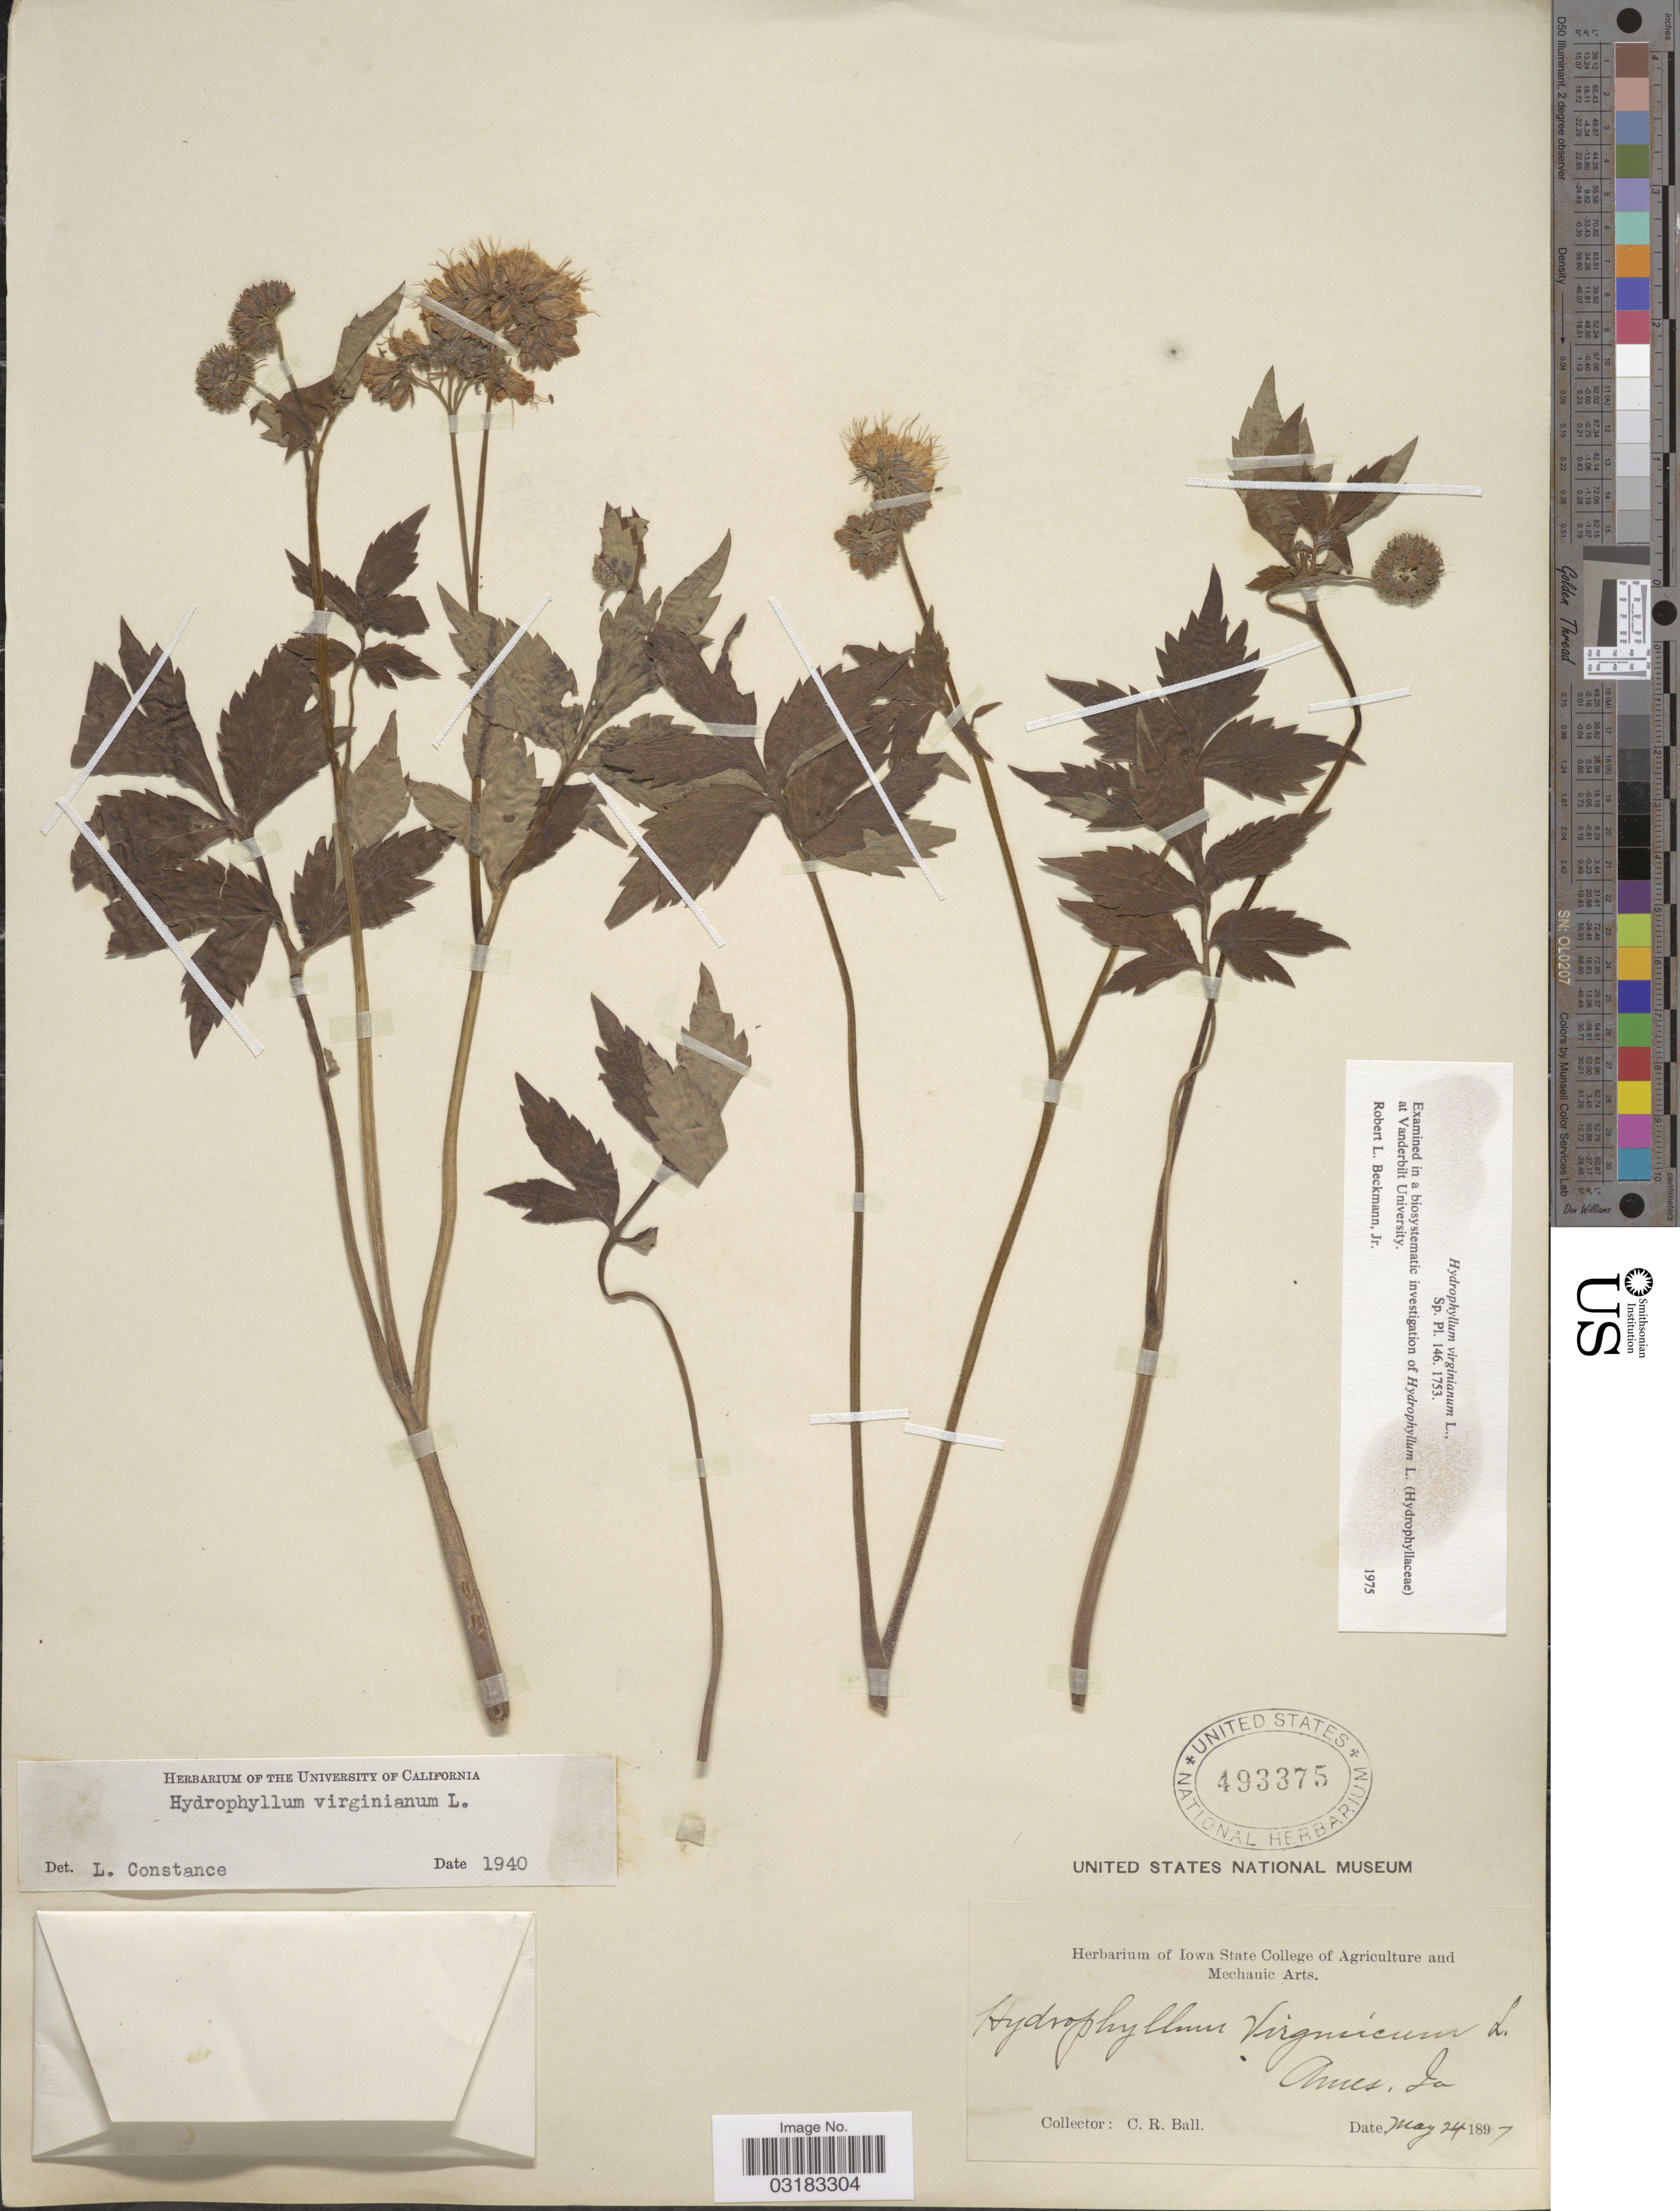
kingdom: Plantae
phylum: Tracheophyta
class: Magnoliopsida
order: Boraginales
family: Hydrophyllaceae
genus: Hydrophyllum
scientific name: Hydrophyllum virginianum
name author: L.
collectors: C. R. Ball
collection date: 1897-05-24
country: United States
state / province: Louisiana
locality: Ames.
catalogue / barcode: US 493375